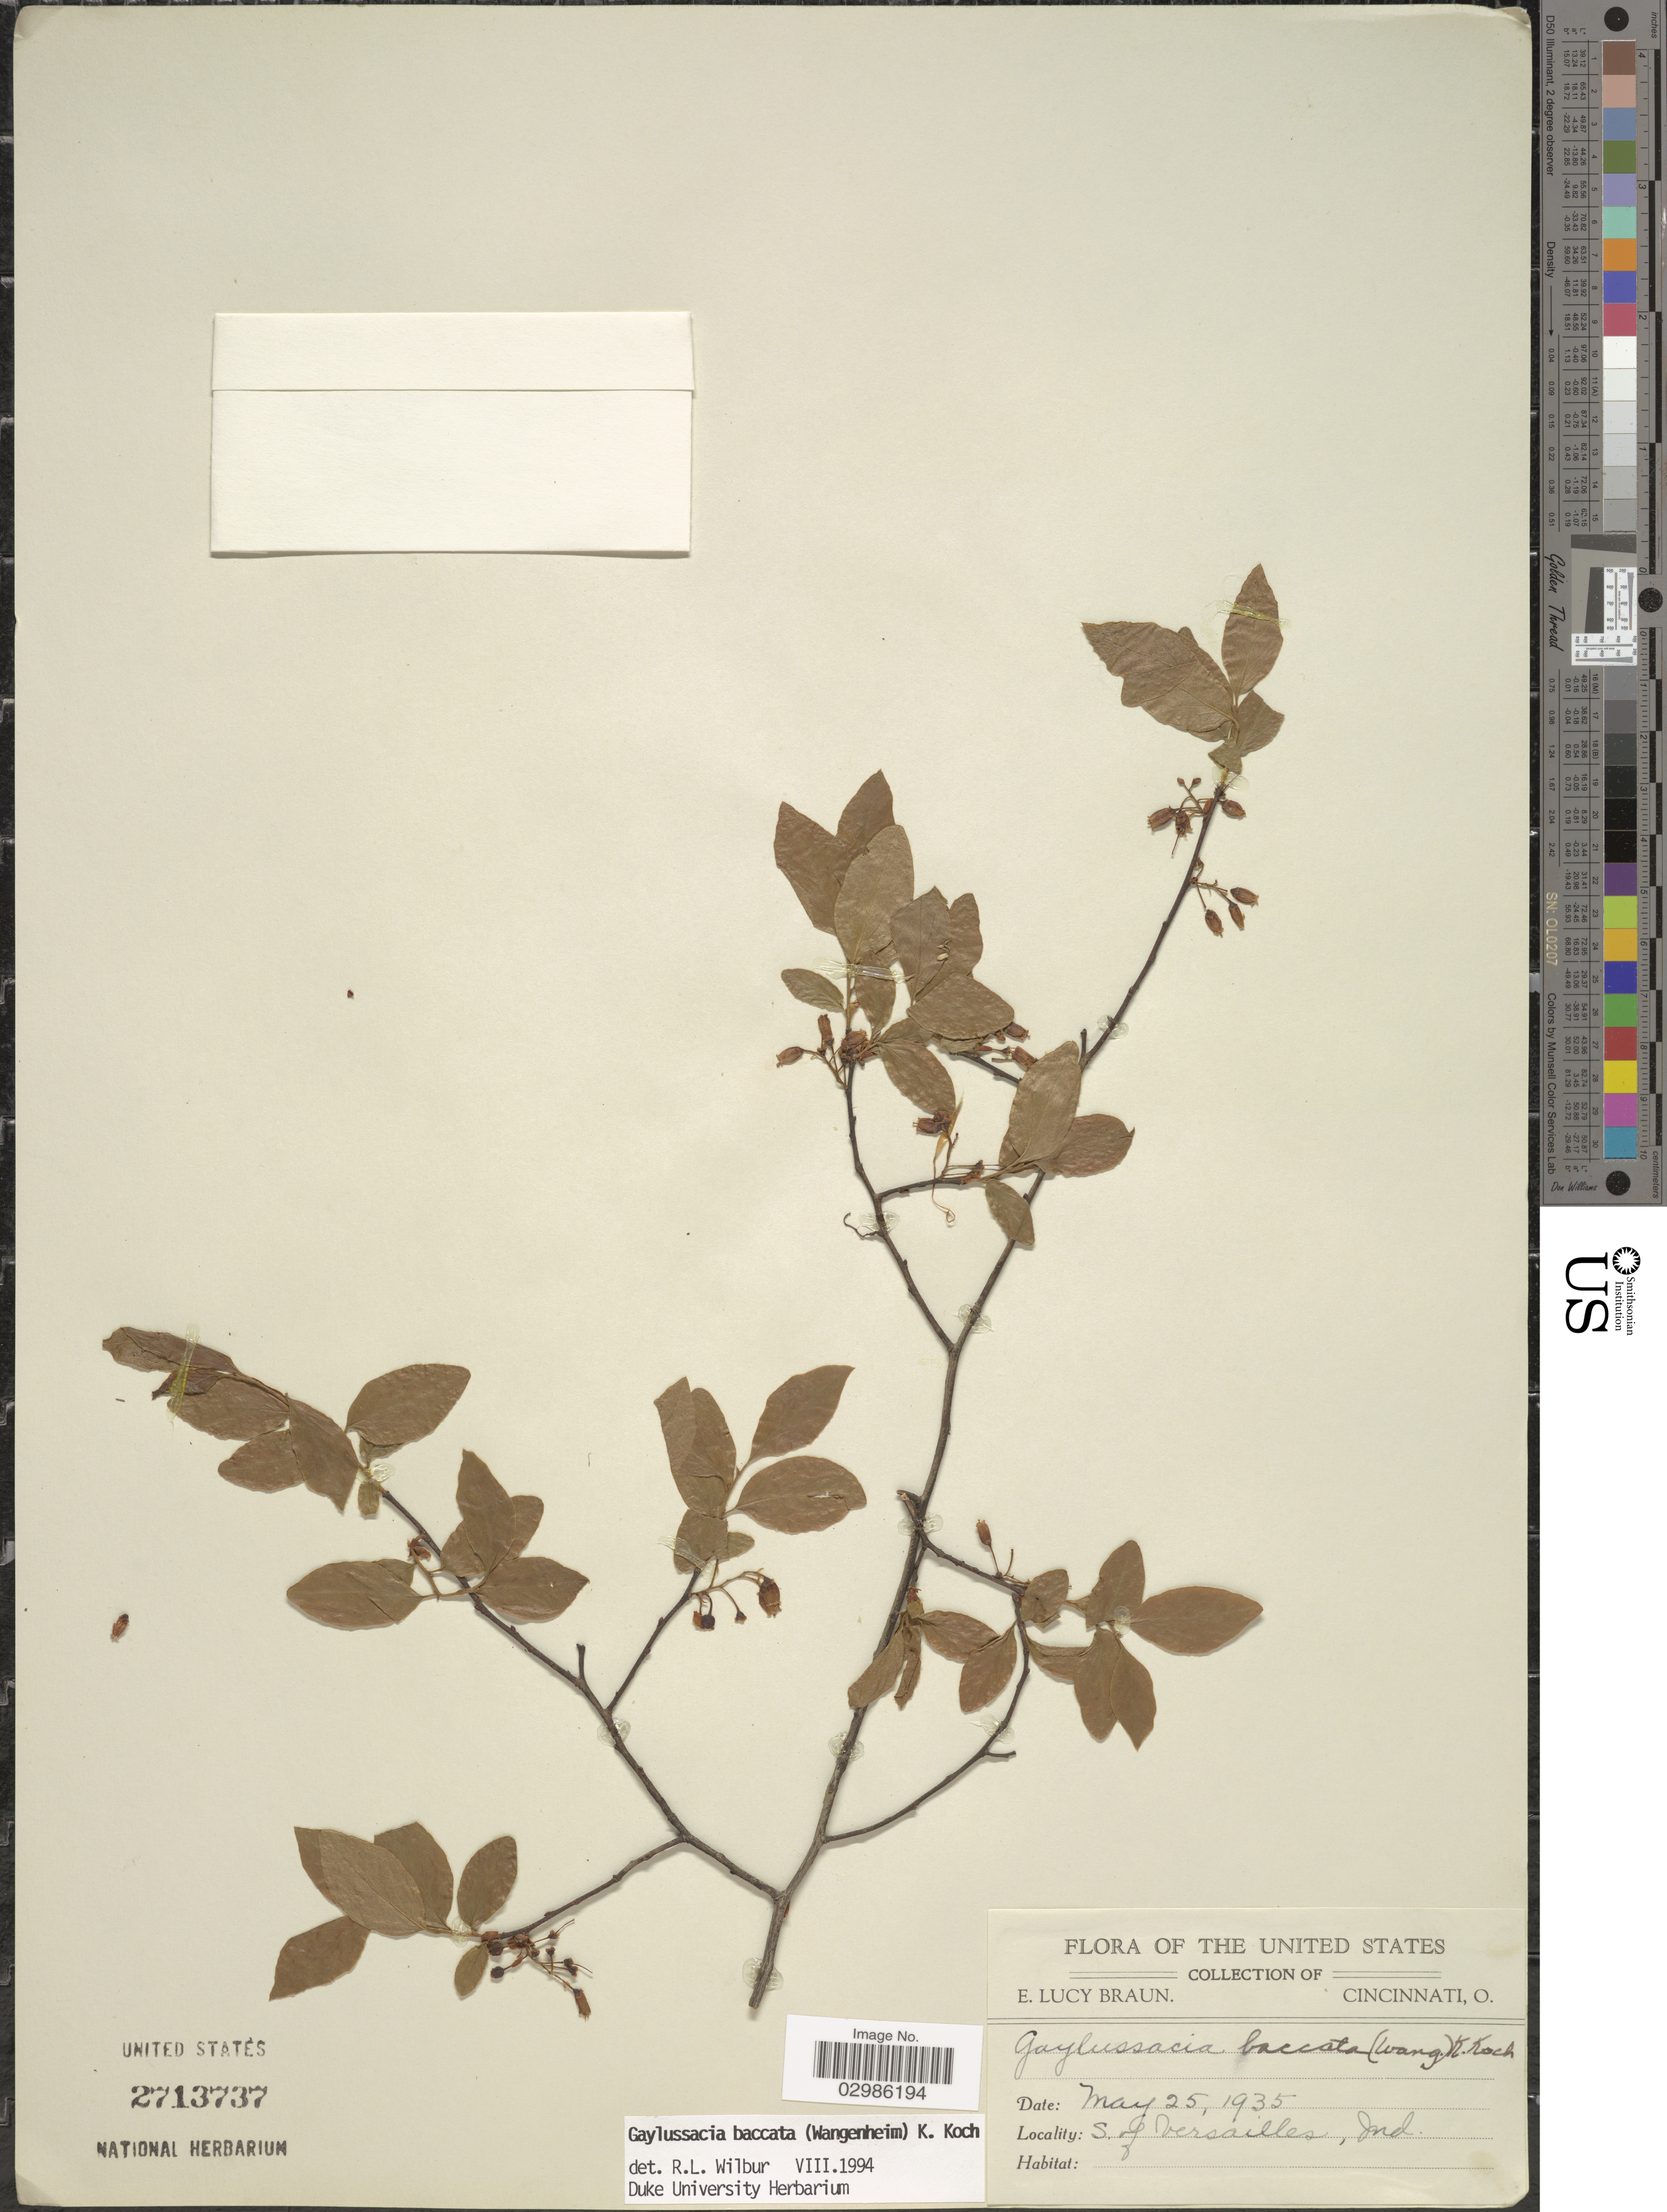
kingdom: Plantae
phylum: Tracheophyta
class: Magnoliopsida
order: Ericales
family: Ericaceae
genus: Gaylussacia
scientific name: Gaylussacia baccata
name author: (Wangenh.) K. Koch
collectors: E. L. Braun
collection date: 1935-05-25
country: United States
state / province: Indiana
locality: S. of Versailles.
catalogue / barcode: US 2713737